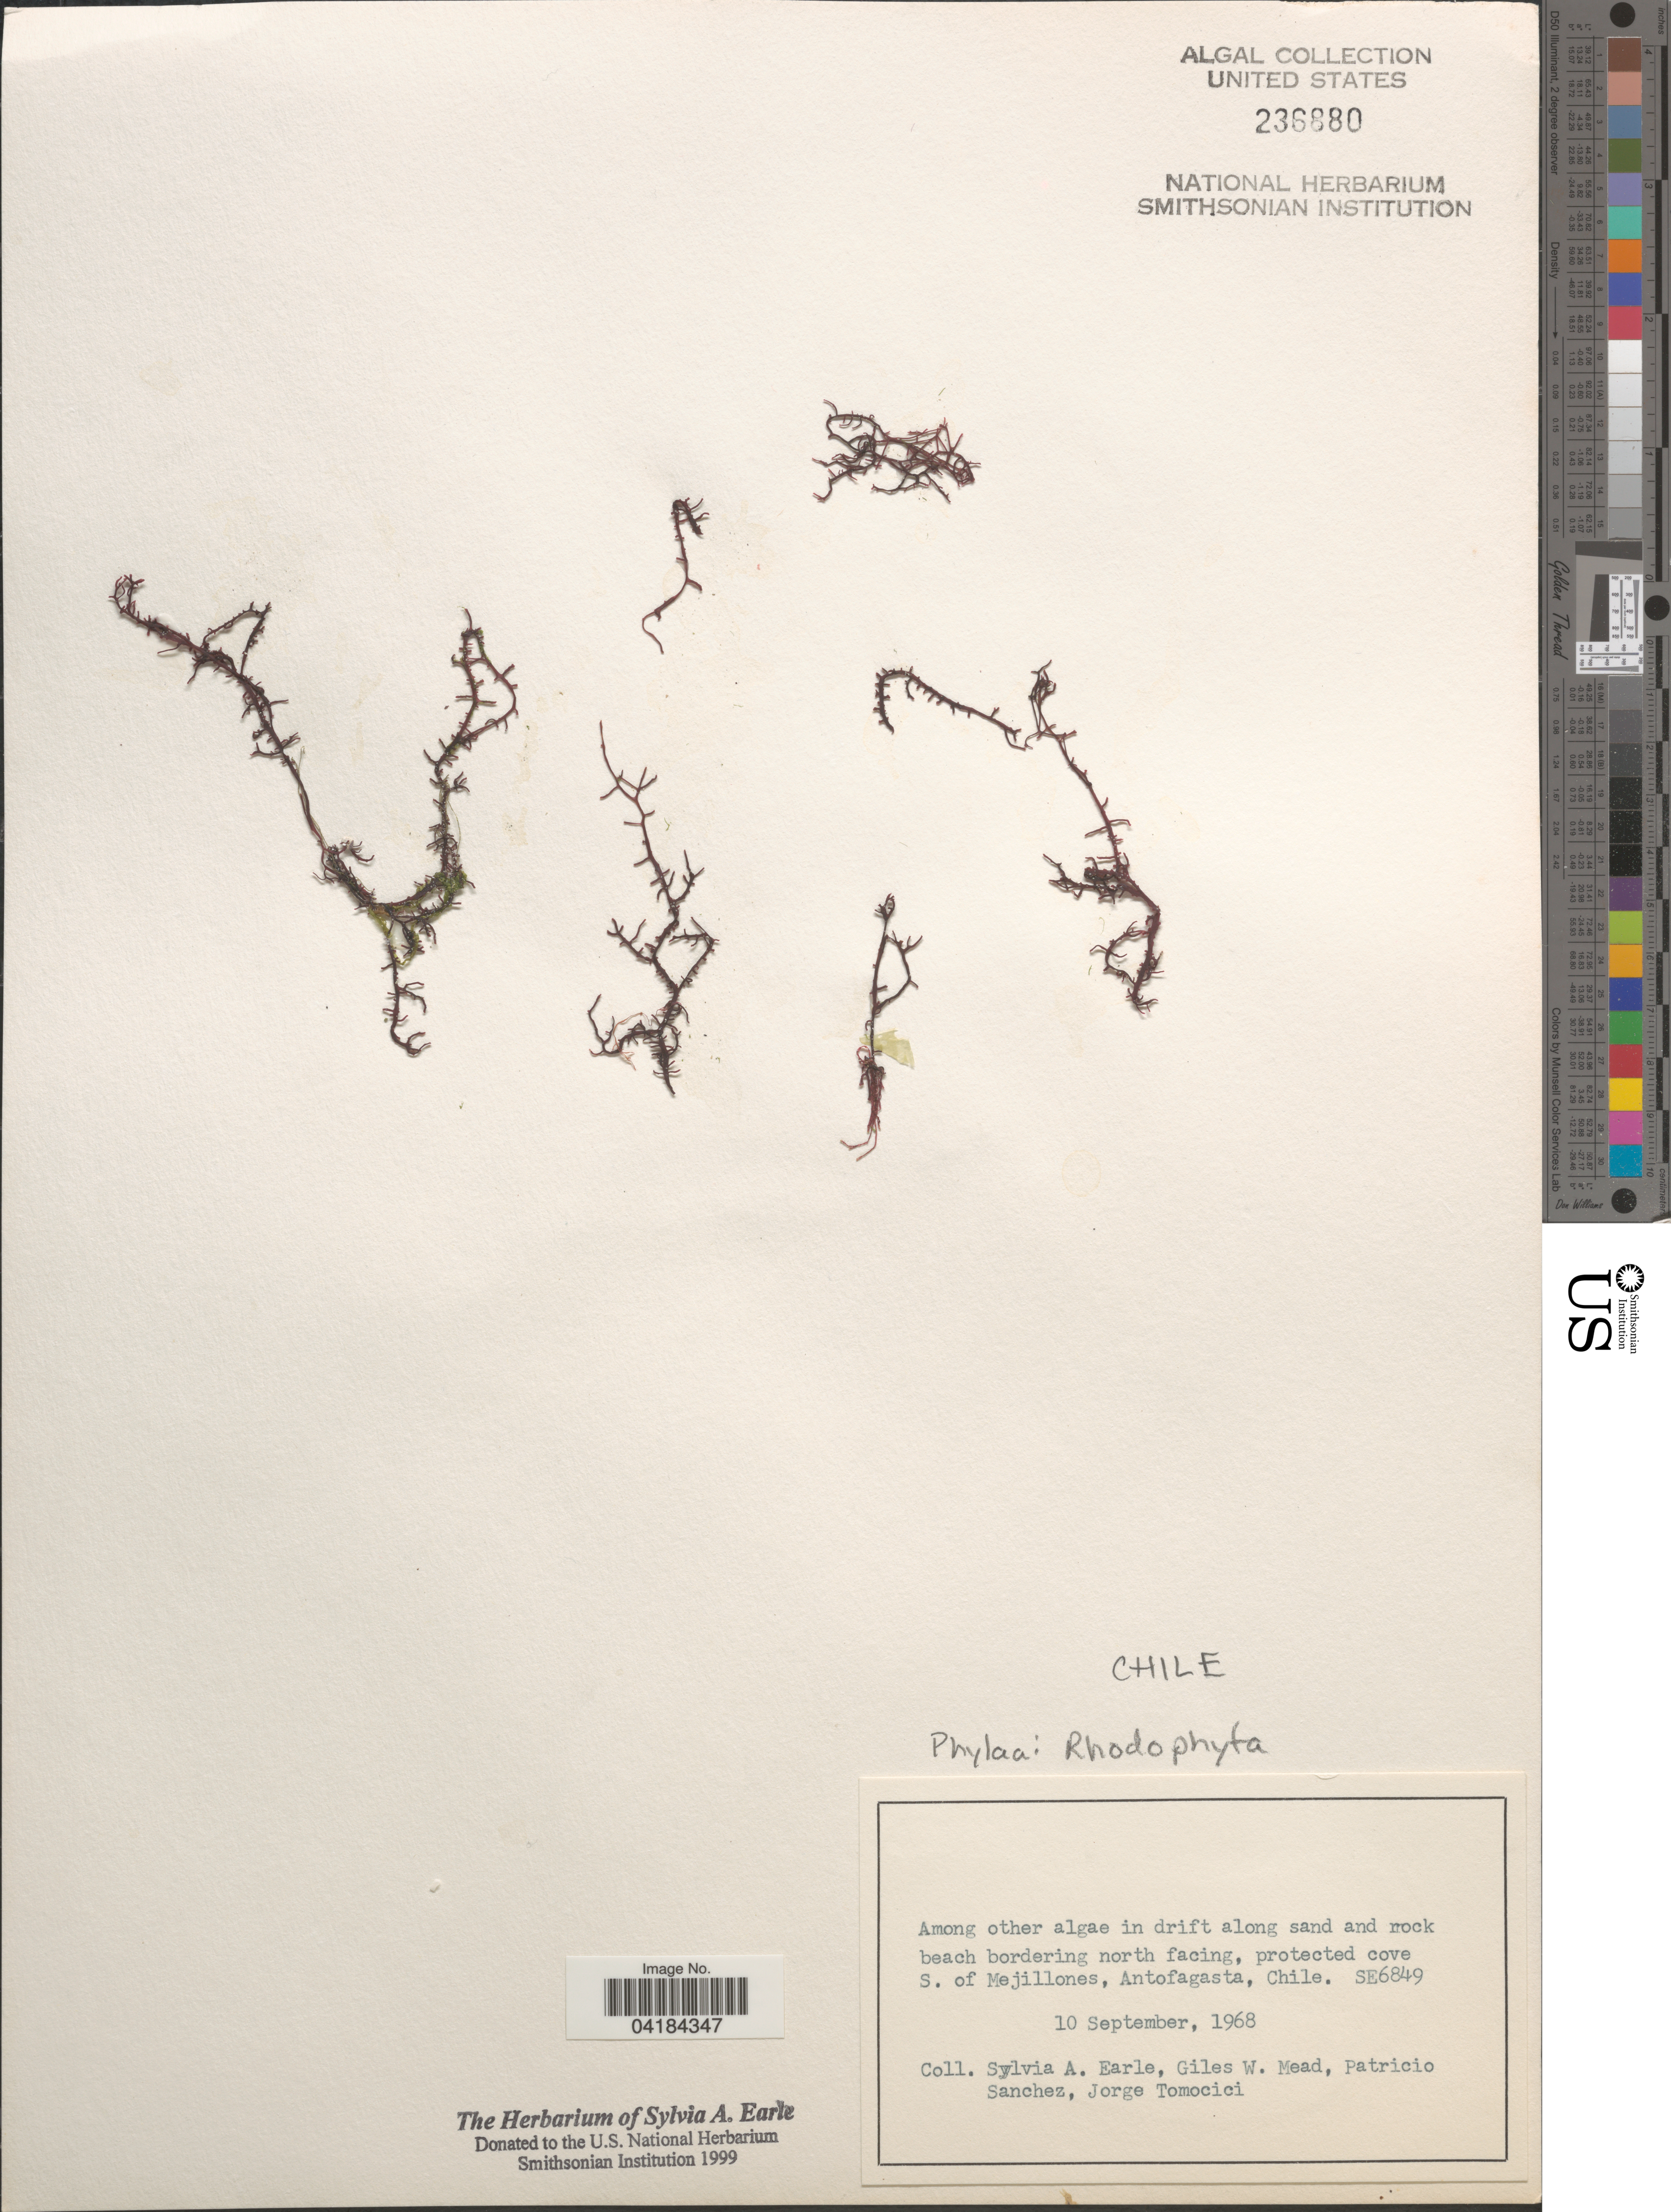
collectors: S. A. Earle, G. W. Mead, P. Sanchez & J. Tomocici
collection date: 1968-09-10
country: Chile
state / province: Antofagasta (II)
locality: Among other algae in beach drift along sand and rock bordering north facing, protected cove S of Mejillones. SE6849.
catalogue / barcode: US 236880